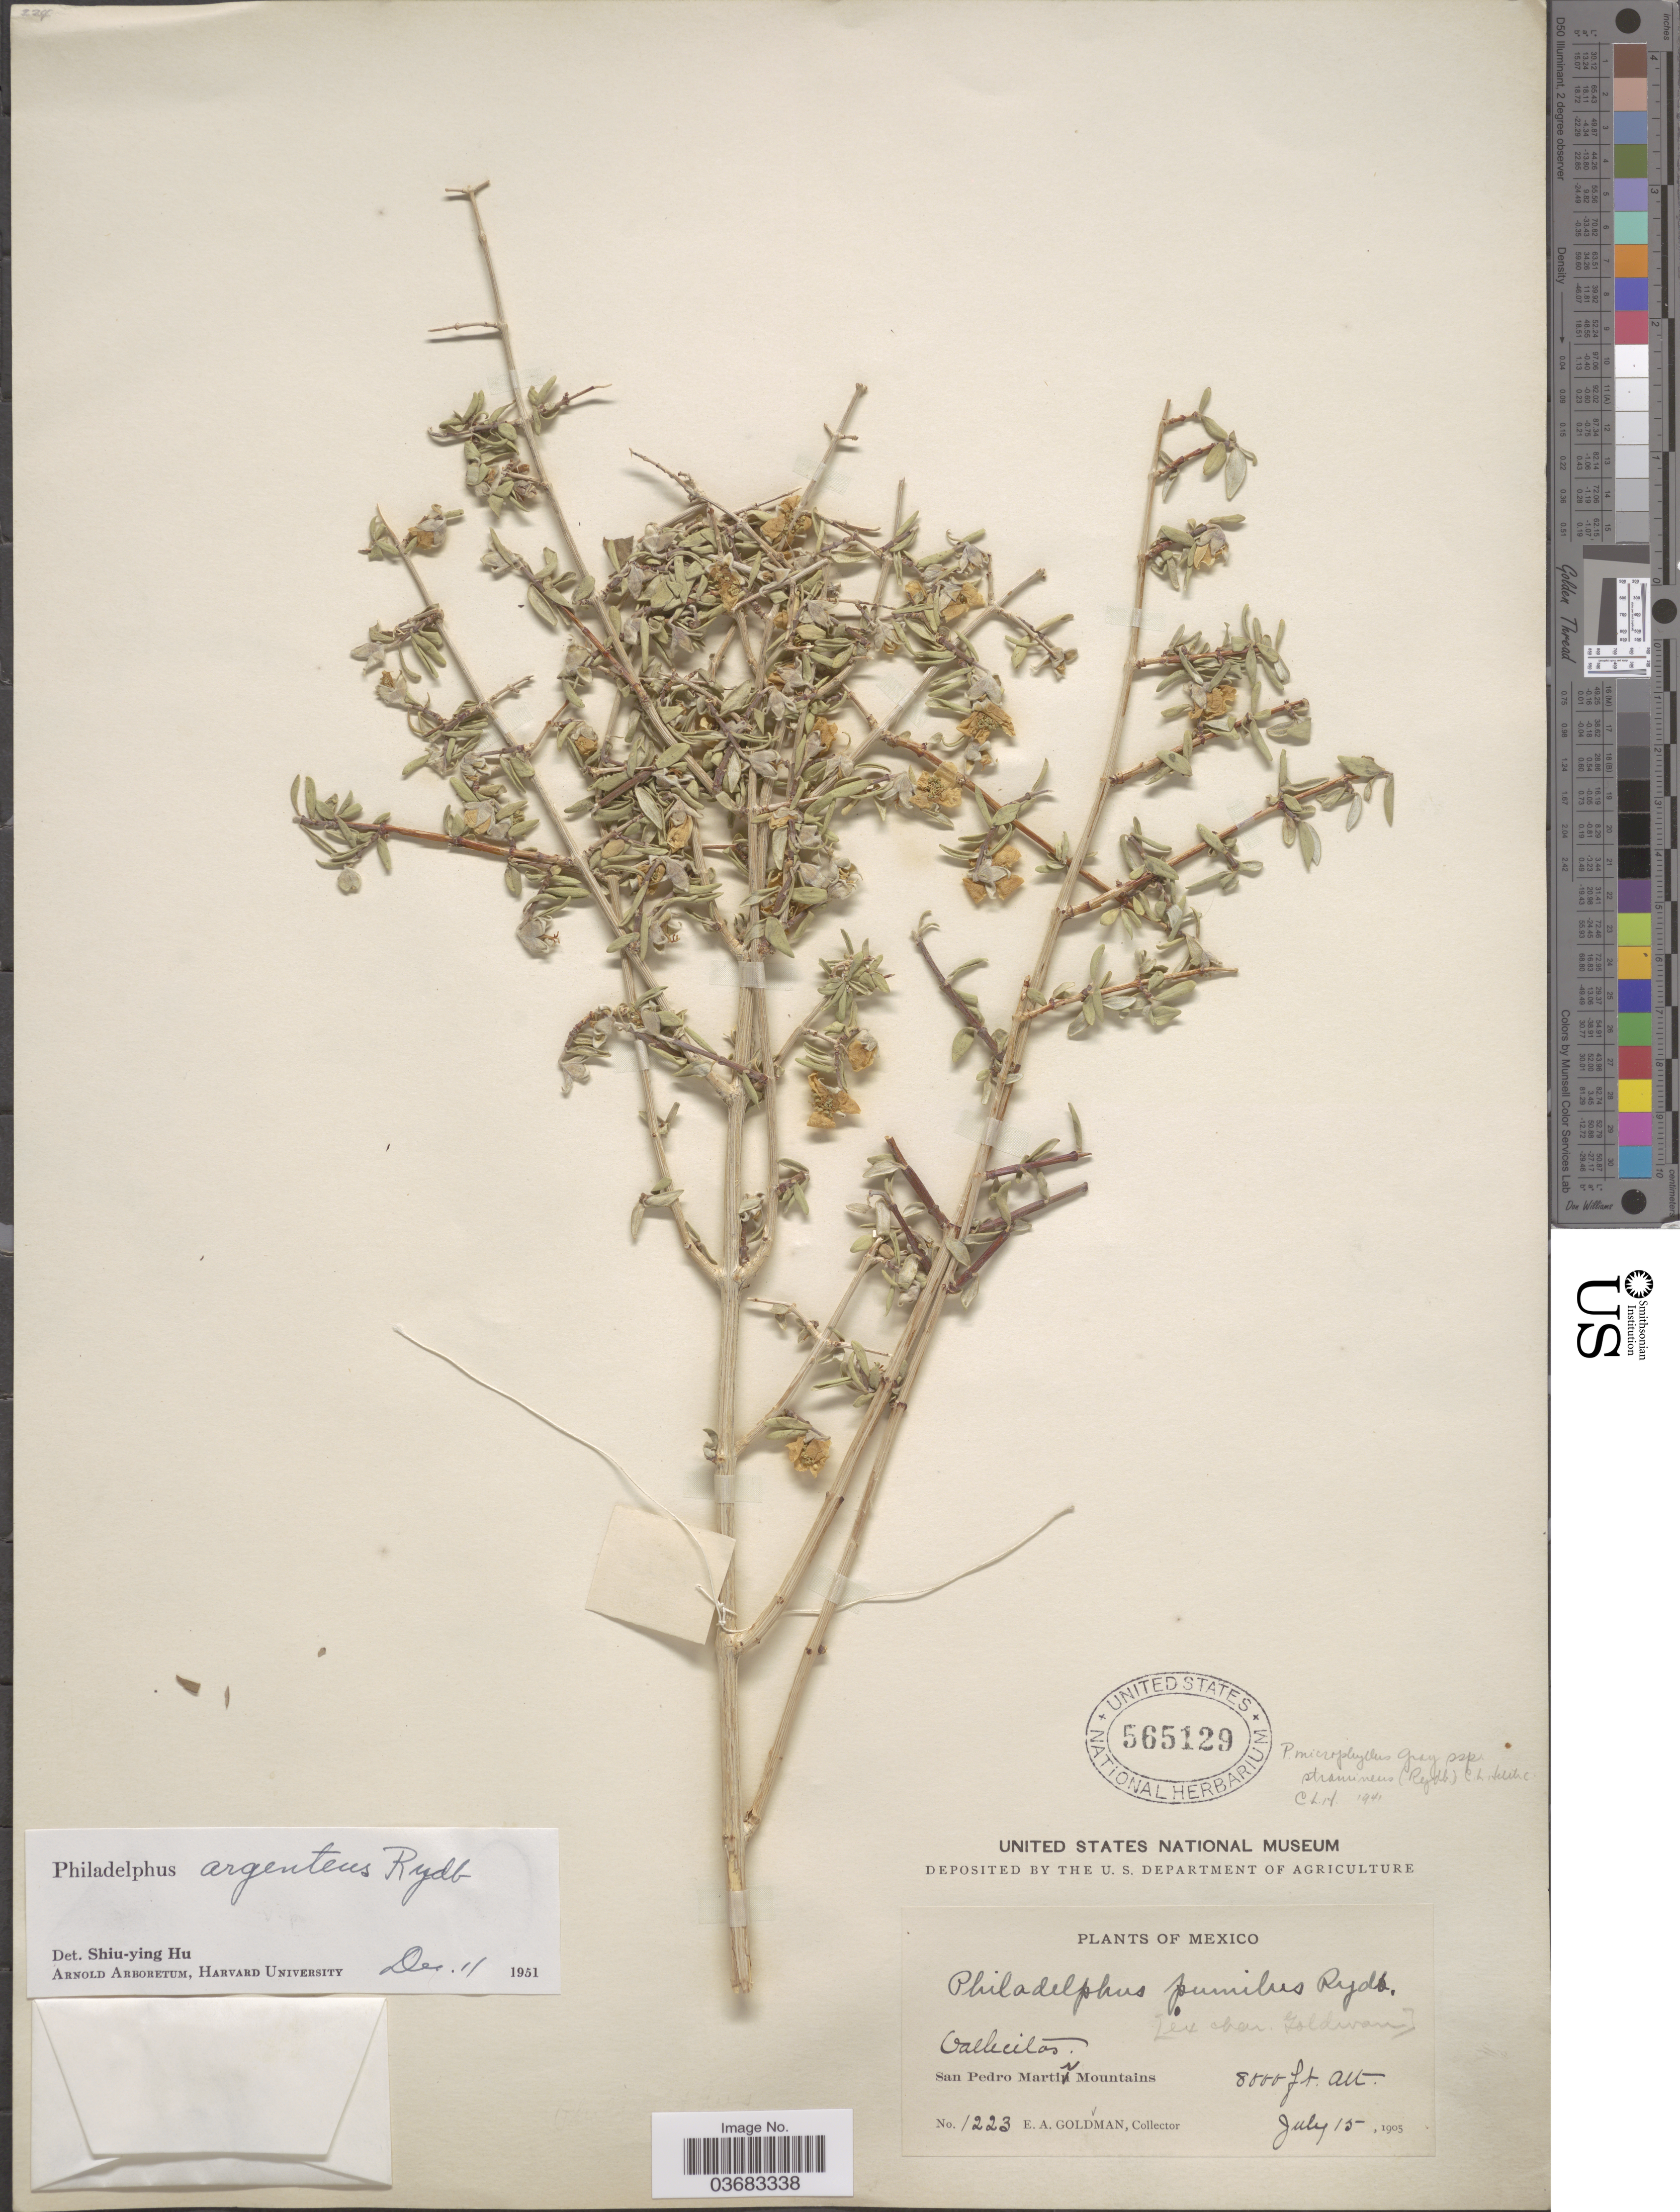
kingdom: Plantae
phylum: Tracheophyta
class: Magnoliopsida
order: Cornales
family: Hydrangeaceae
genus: Philadelphus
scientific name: Philadelphus argenteus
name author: Rydb.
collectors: E. A. Goldman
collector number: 1223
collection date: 1905-07-15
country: Mexico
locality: Vallecitos. San Pedro Martir Mountains.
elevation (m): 2438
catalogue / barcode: US 565129